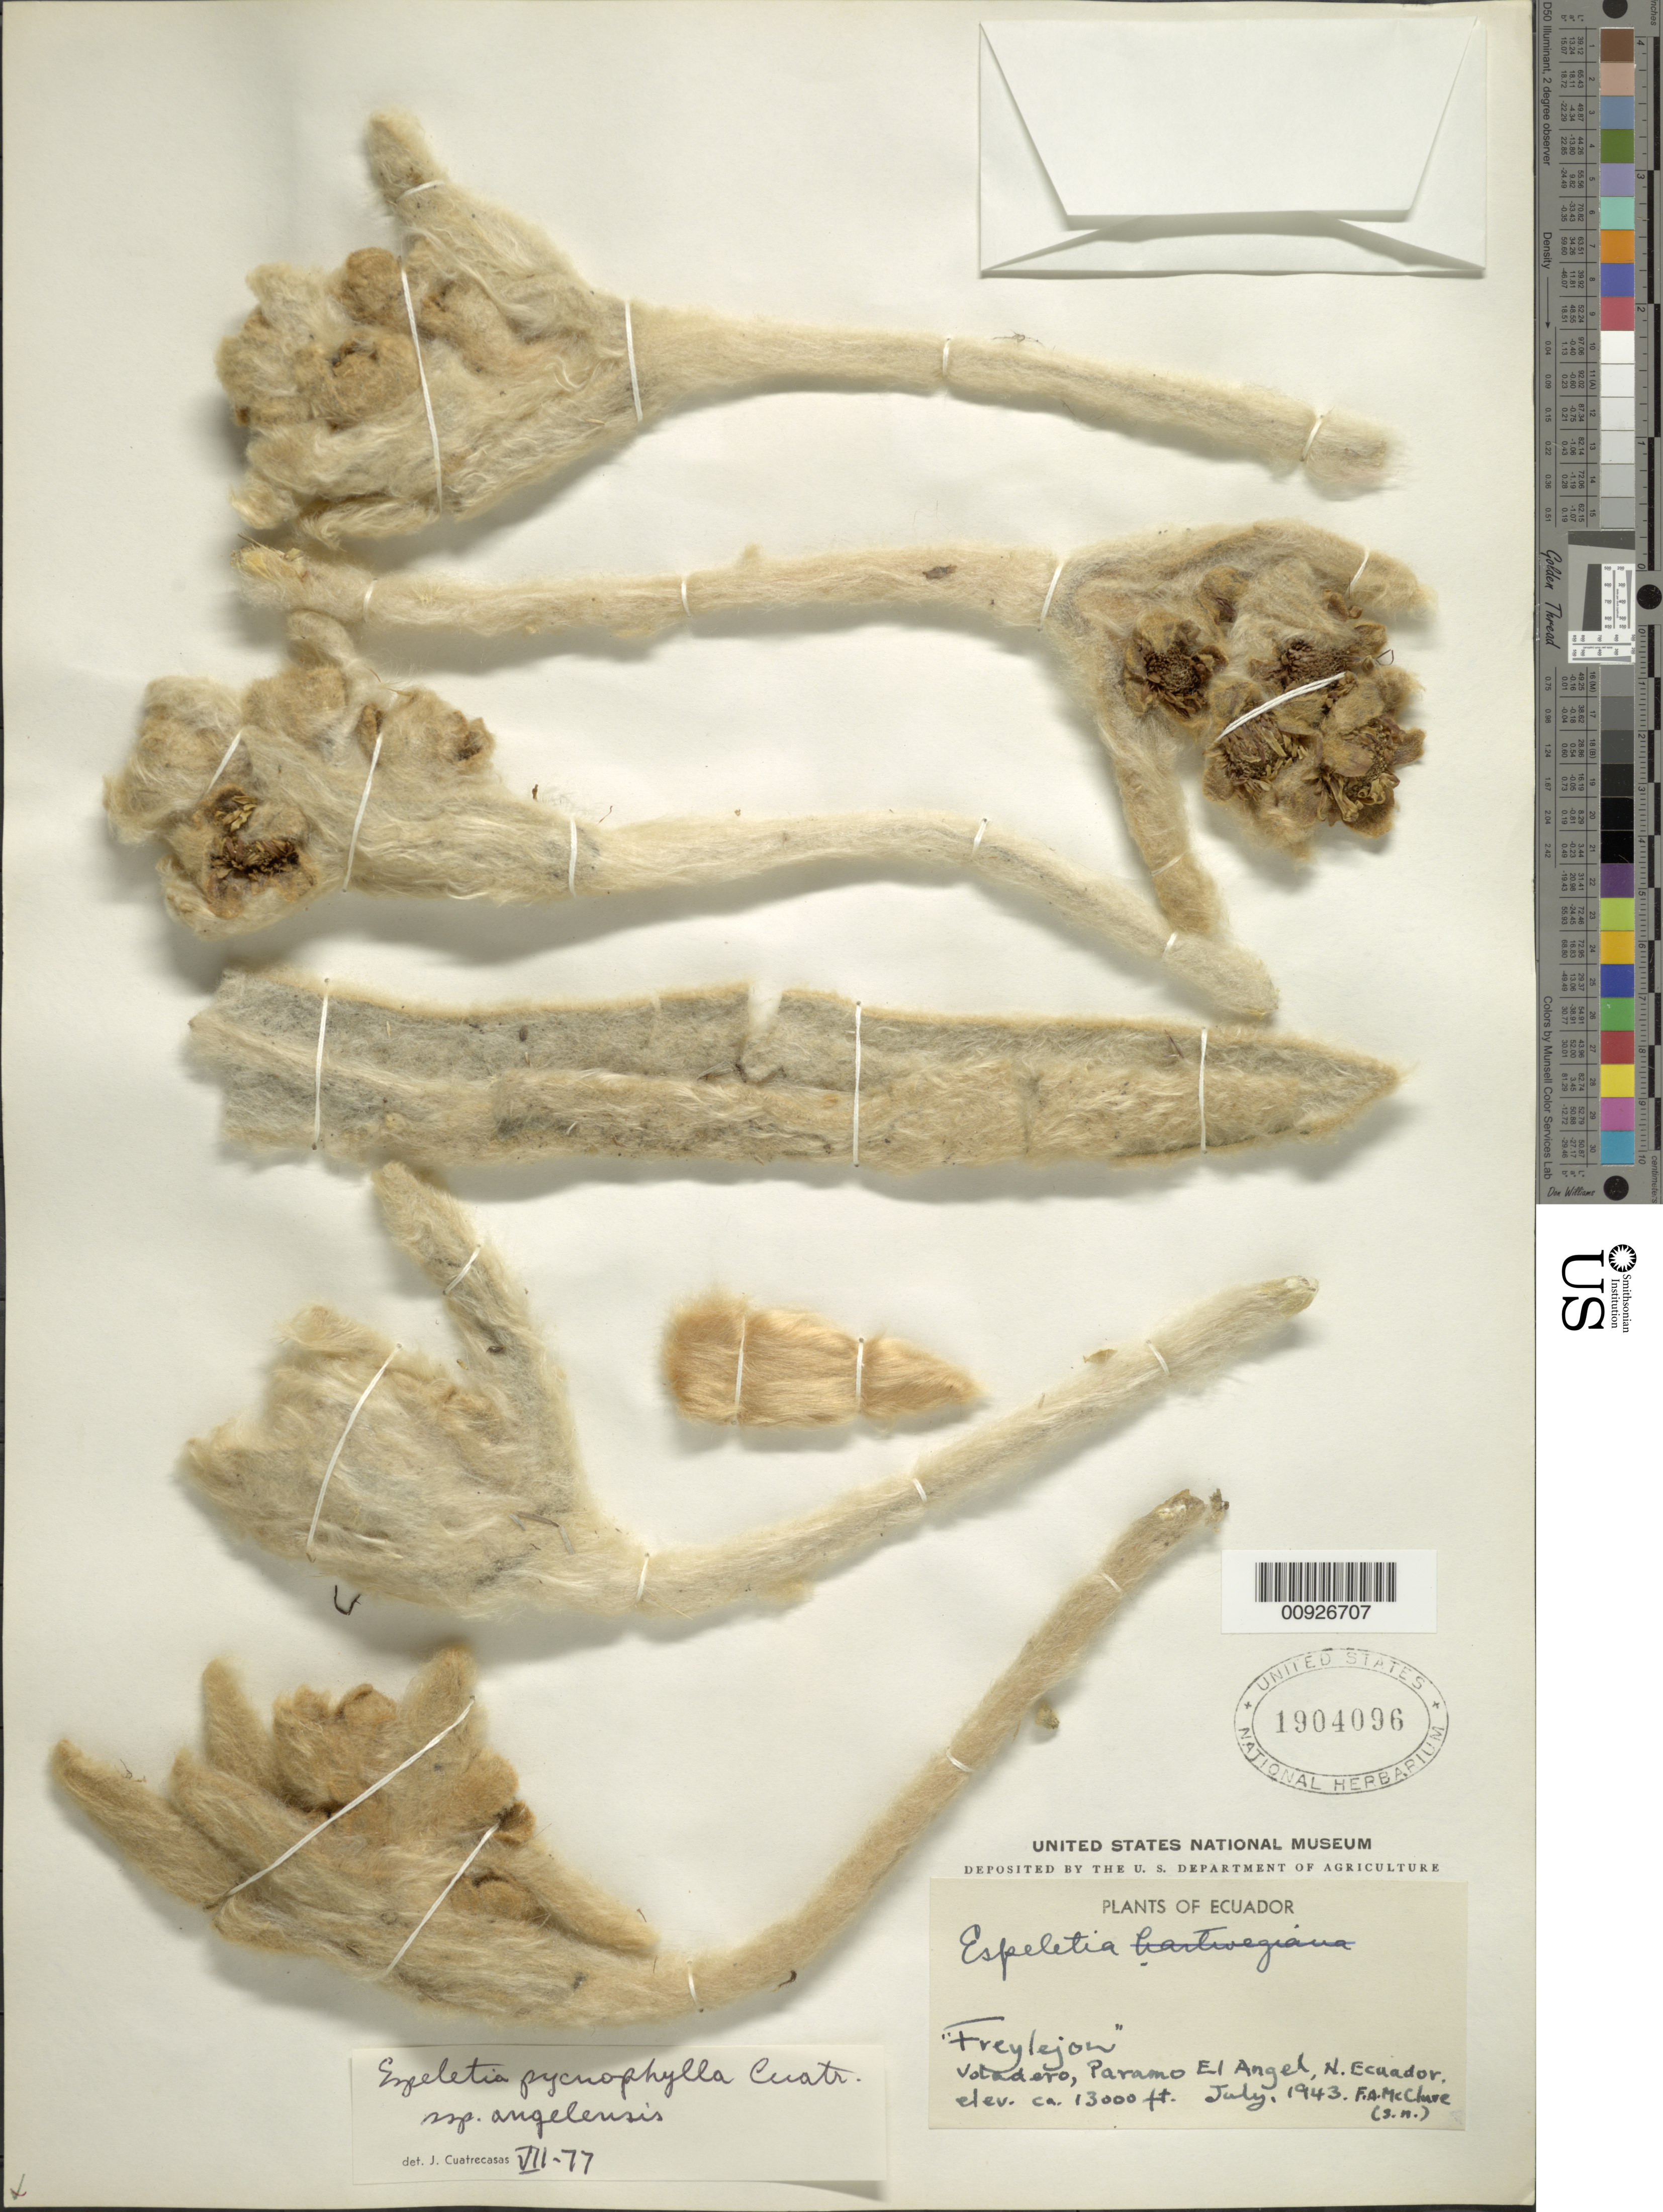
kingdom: Plantae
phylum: Tracheophyta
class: Magnoliopsida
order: Asterales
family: Asteraceae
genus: Espeletia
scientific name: Espeletia pycnophylla subsp. angelensis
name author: Cuatrec.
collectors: F. A. McClure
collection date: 1943-07-01/1943-07-31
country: Ecuador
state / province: Carchi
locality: Páramo del Ángel. Voladero.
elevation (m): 4300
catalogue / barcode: US 1904096